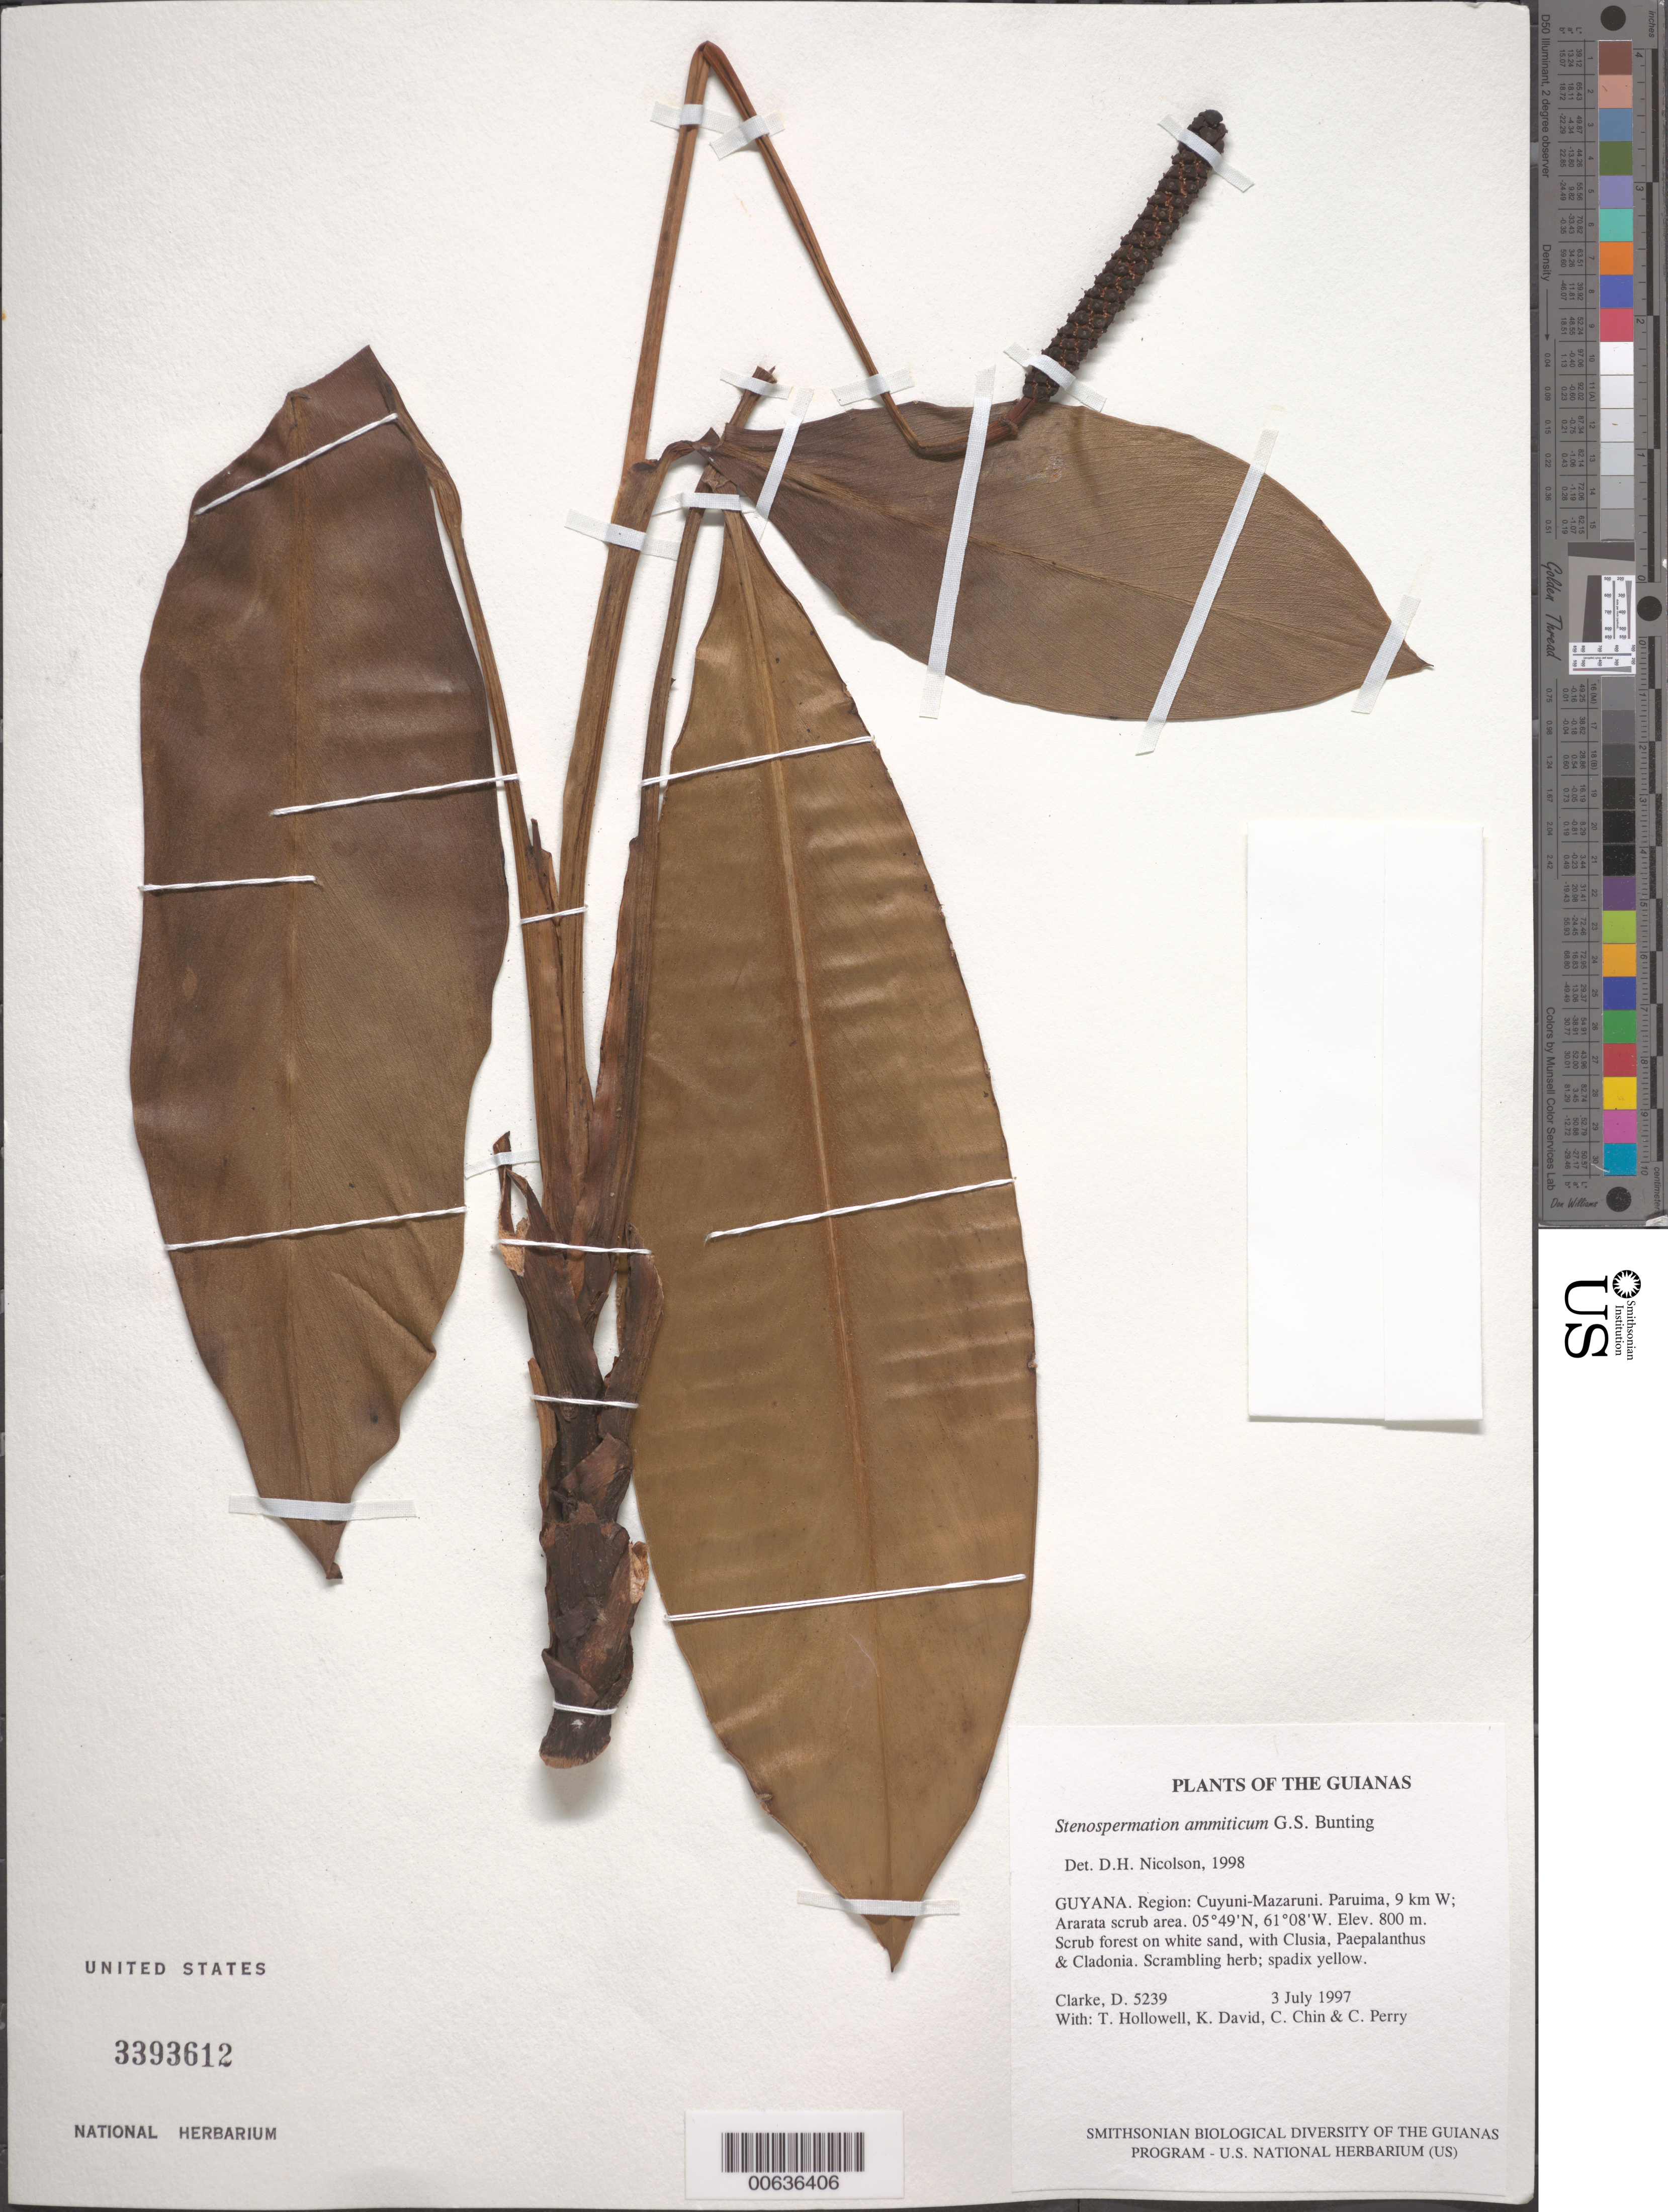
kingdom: Plantae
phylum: Tracheophyta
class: Liliopsida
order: Alismatales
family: Araceae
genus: Stenospermation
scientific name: Stenospermation ammiticum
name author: G.S. Bunting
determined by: Nicolson, Dan H.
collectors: H. D. Clarke, T. Hollowell, K. David, C. Chin & C. Perry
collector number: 5239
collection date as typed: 3 July 1997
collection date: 1997-07-03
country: Guyana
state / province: Cuyuni-Mazaruni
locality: Paruima, 9 km W; Ararata scrub area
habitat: Scrub forest on white sand, with Clusia, Paepalanthus & Cladonia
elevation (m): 800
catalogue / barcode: US 3393612